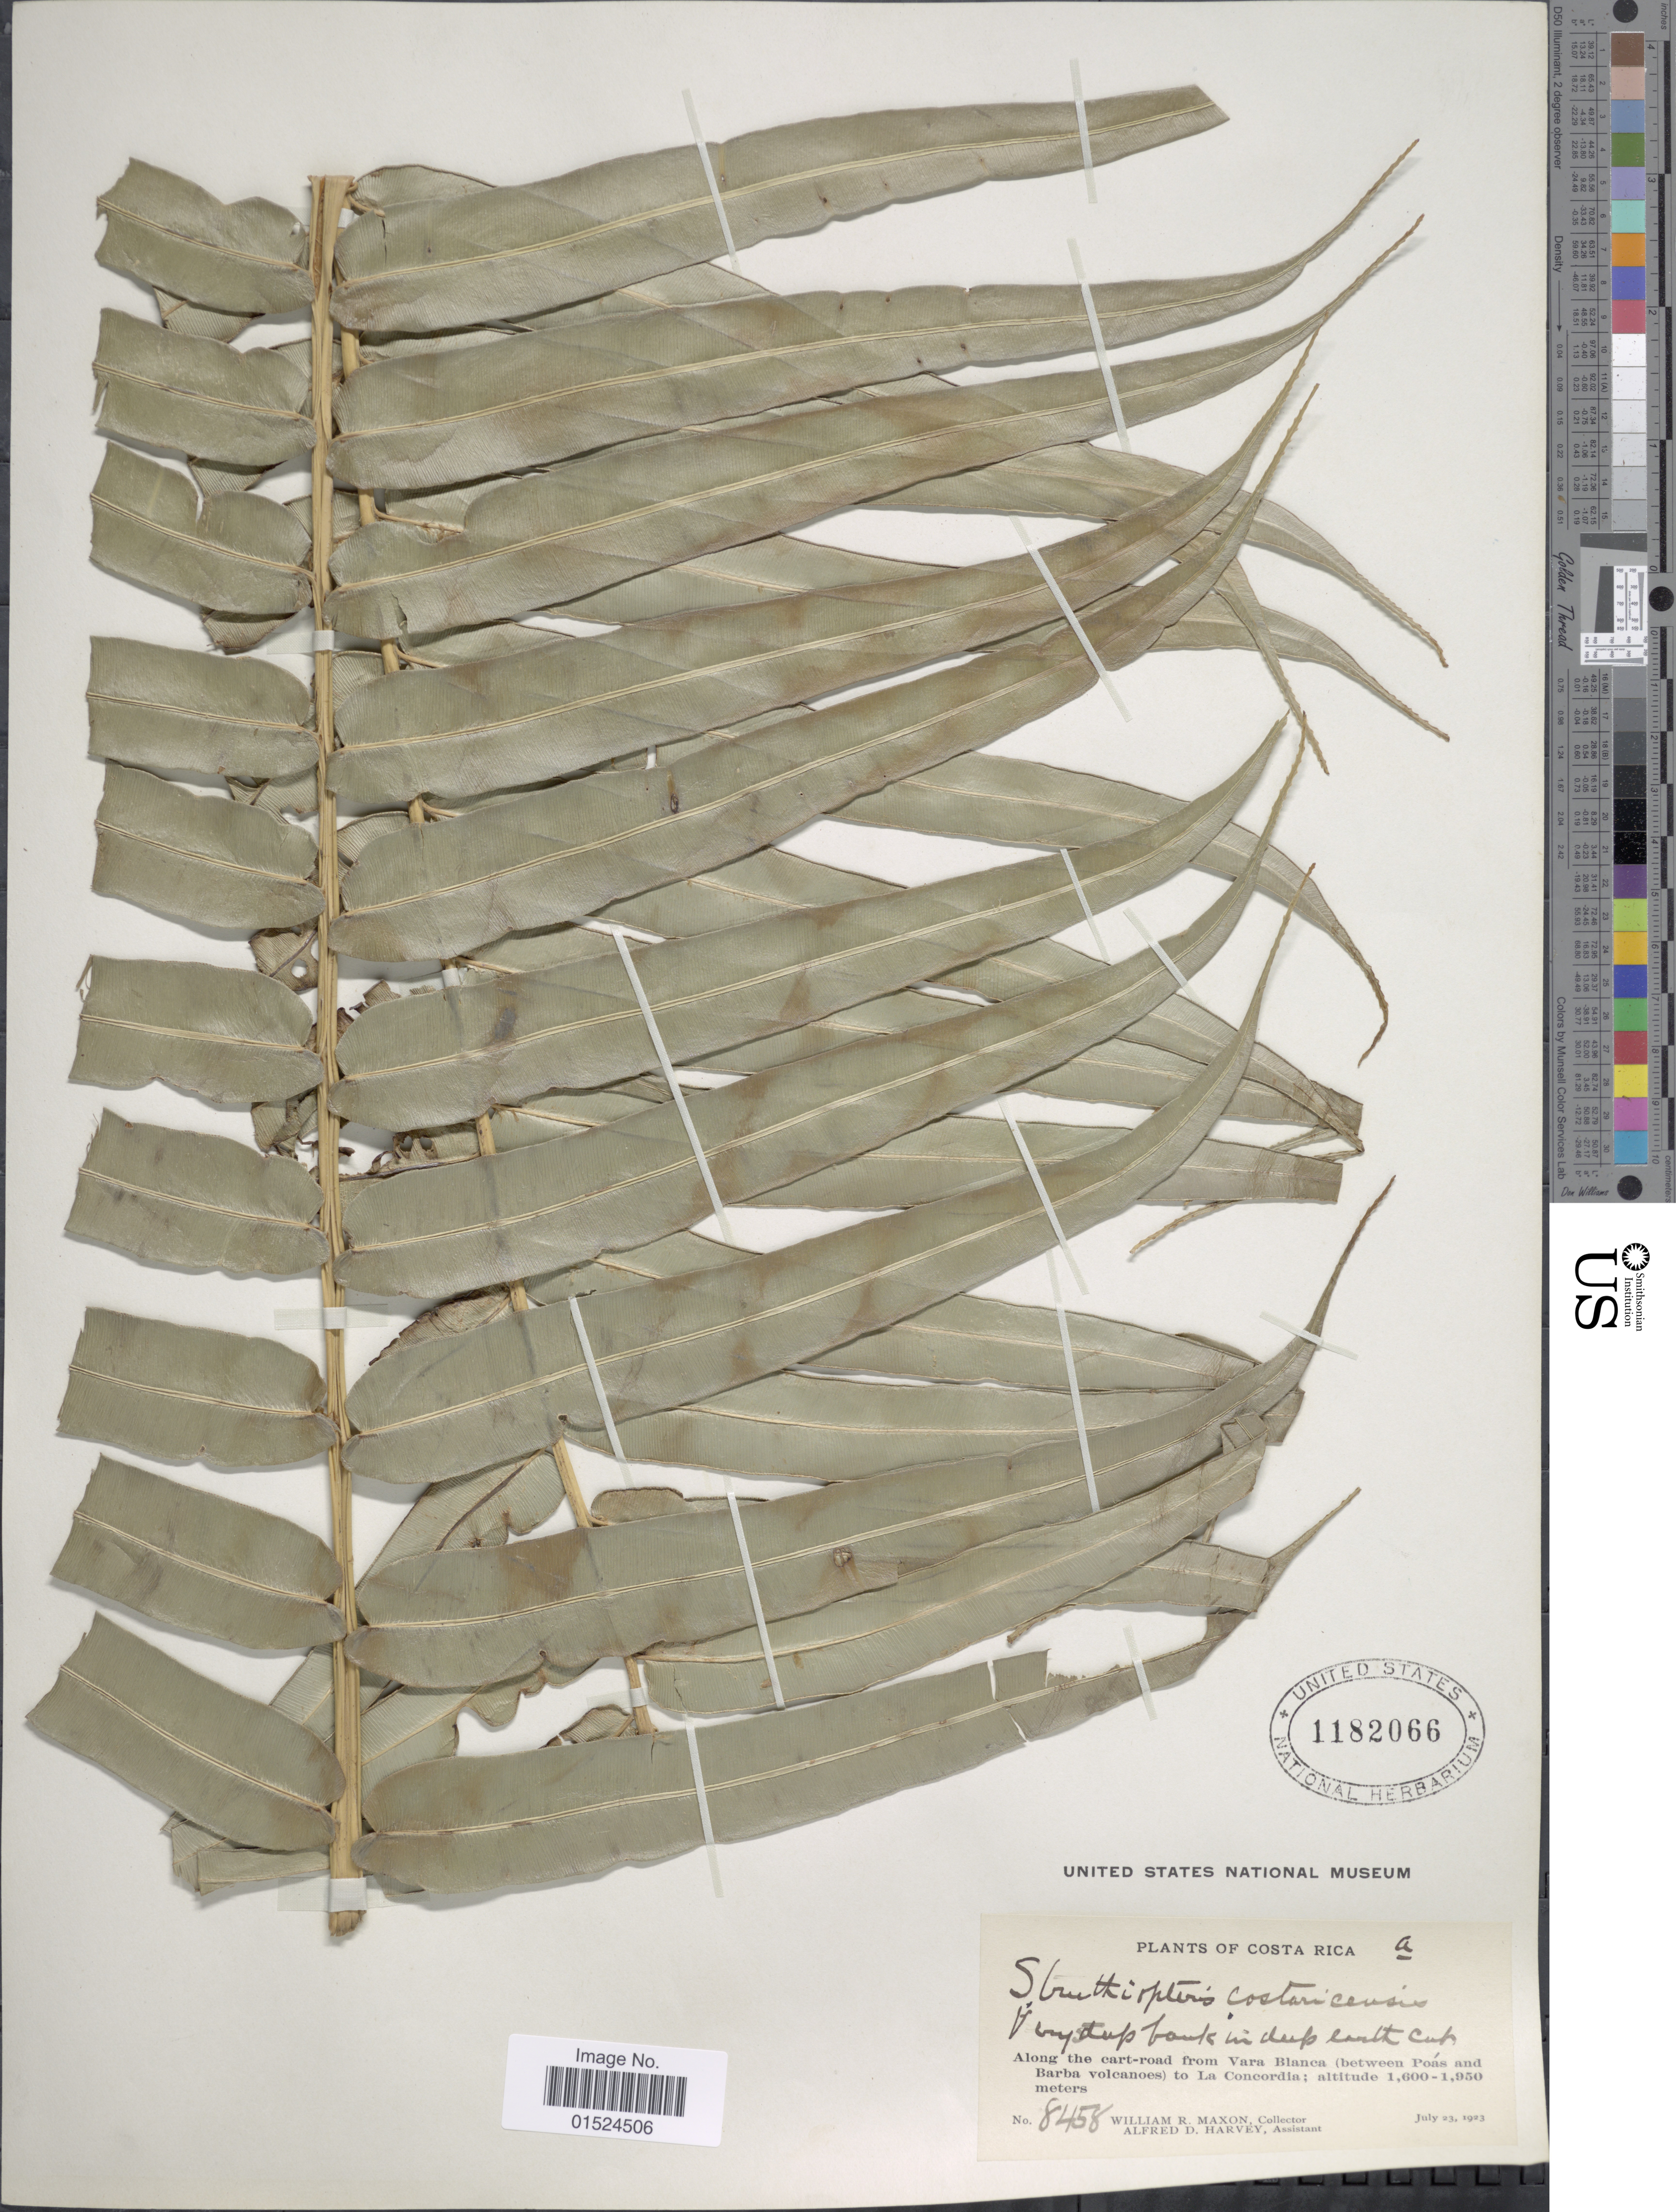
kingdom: Plantae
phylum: Tracheophyta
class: Polypodiopsida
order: Polypodiales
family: Blechnaceae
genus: Blechnum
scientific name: Blechnum schiedeanum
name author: (Schltdl. ex C. Presl) Hieron.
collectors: W. R. Maxon & A. D. Harvey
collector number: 8458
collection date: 1923-07-23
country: Costa Rica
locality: Along the cart-road from Vara Blanca (between Poás and Barba volcanoes) to La Concordia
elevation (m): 1600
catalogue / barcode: US 1182066